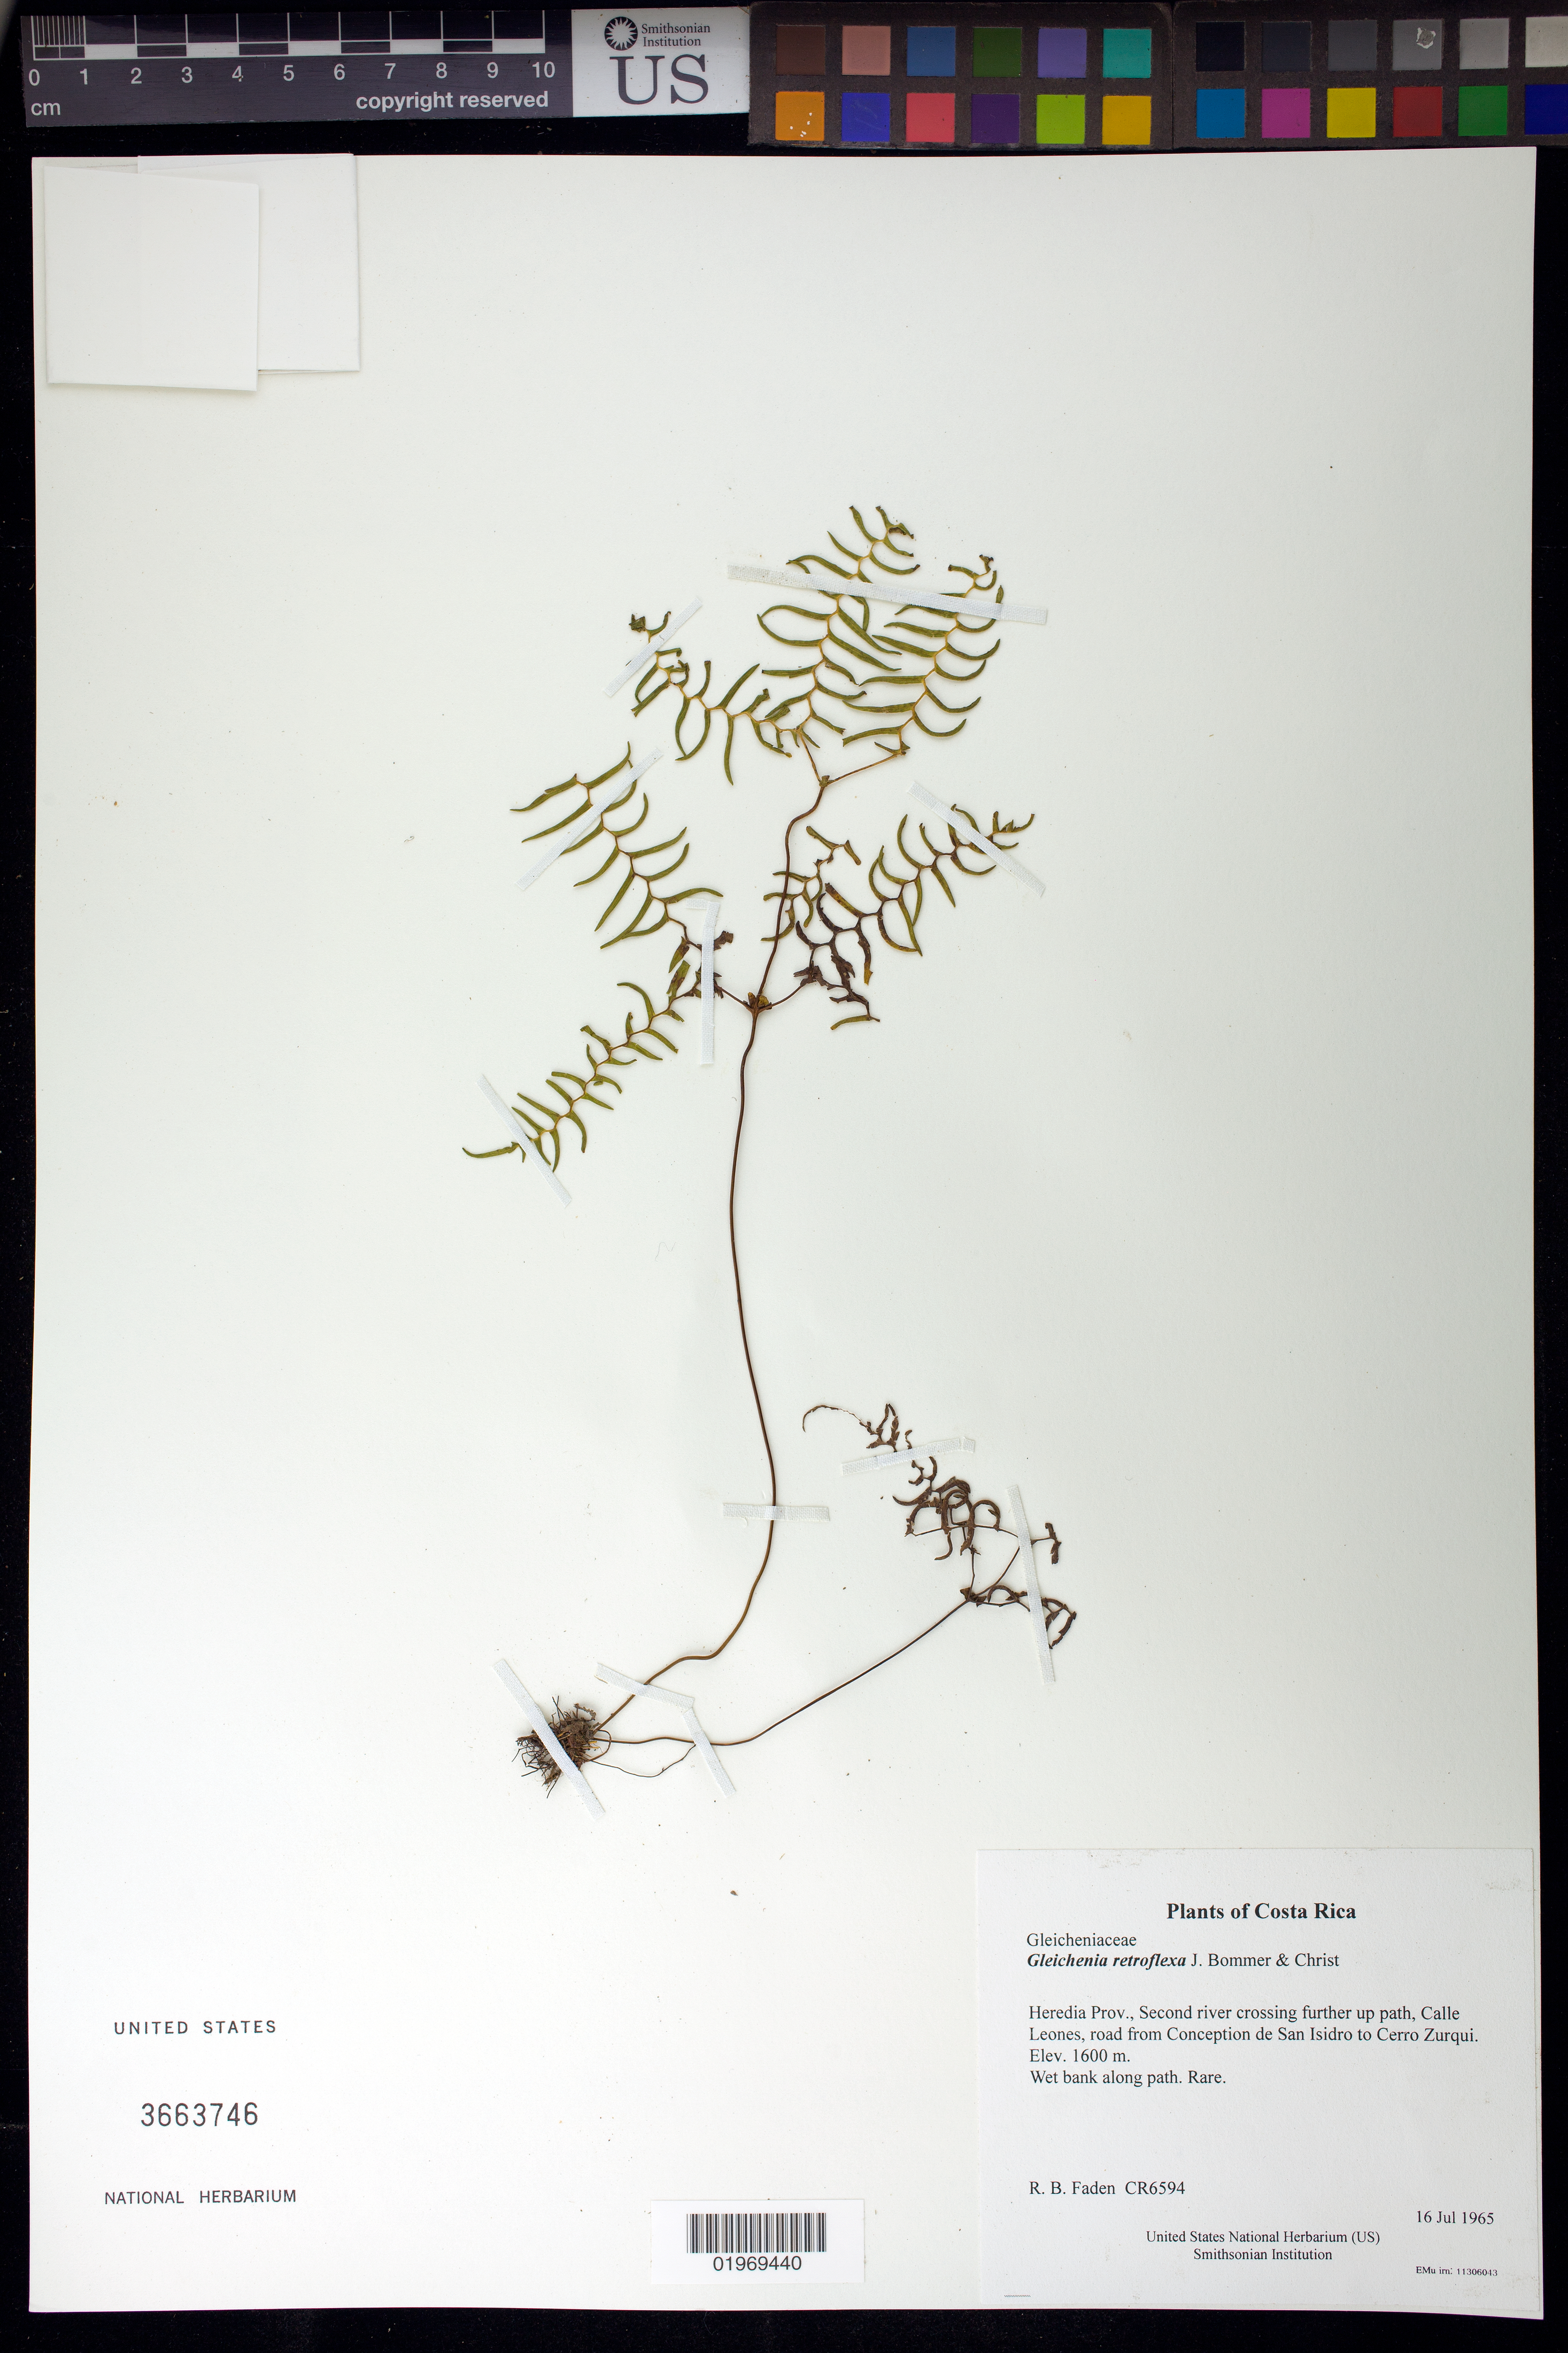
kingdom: Plantae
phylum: Tracheophyta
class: Polypodiopsida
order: Gleicheniales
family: Gleicheniaceae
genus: Gleichenia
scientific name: Gleichenia retroflexa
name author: J. Bommer & Christ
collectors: R. B. Faden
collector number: CR6594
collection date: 1965-07-16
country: Costa Rica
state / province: Heredia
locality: Second river crossing further up path, Calle Leones, road from Conception de San Isidro to Cerro Zurqui.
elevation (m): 1600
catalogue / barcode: US 3663746